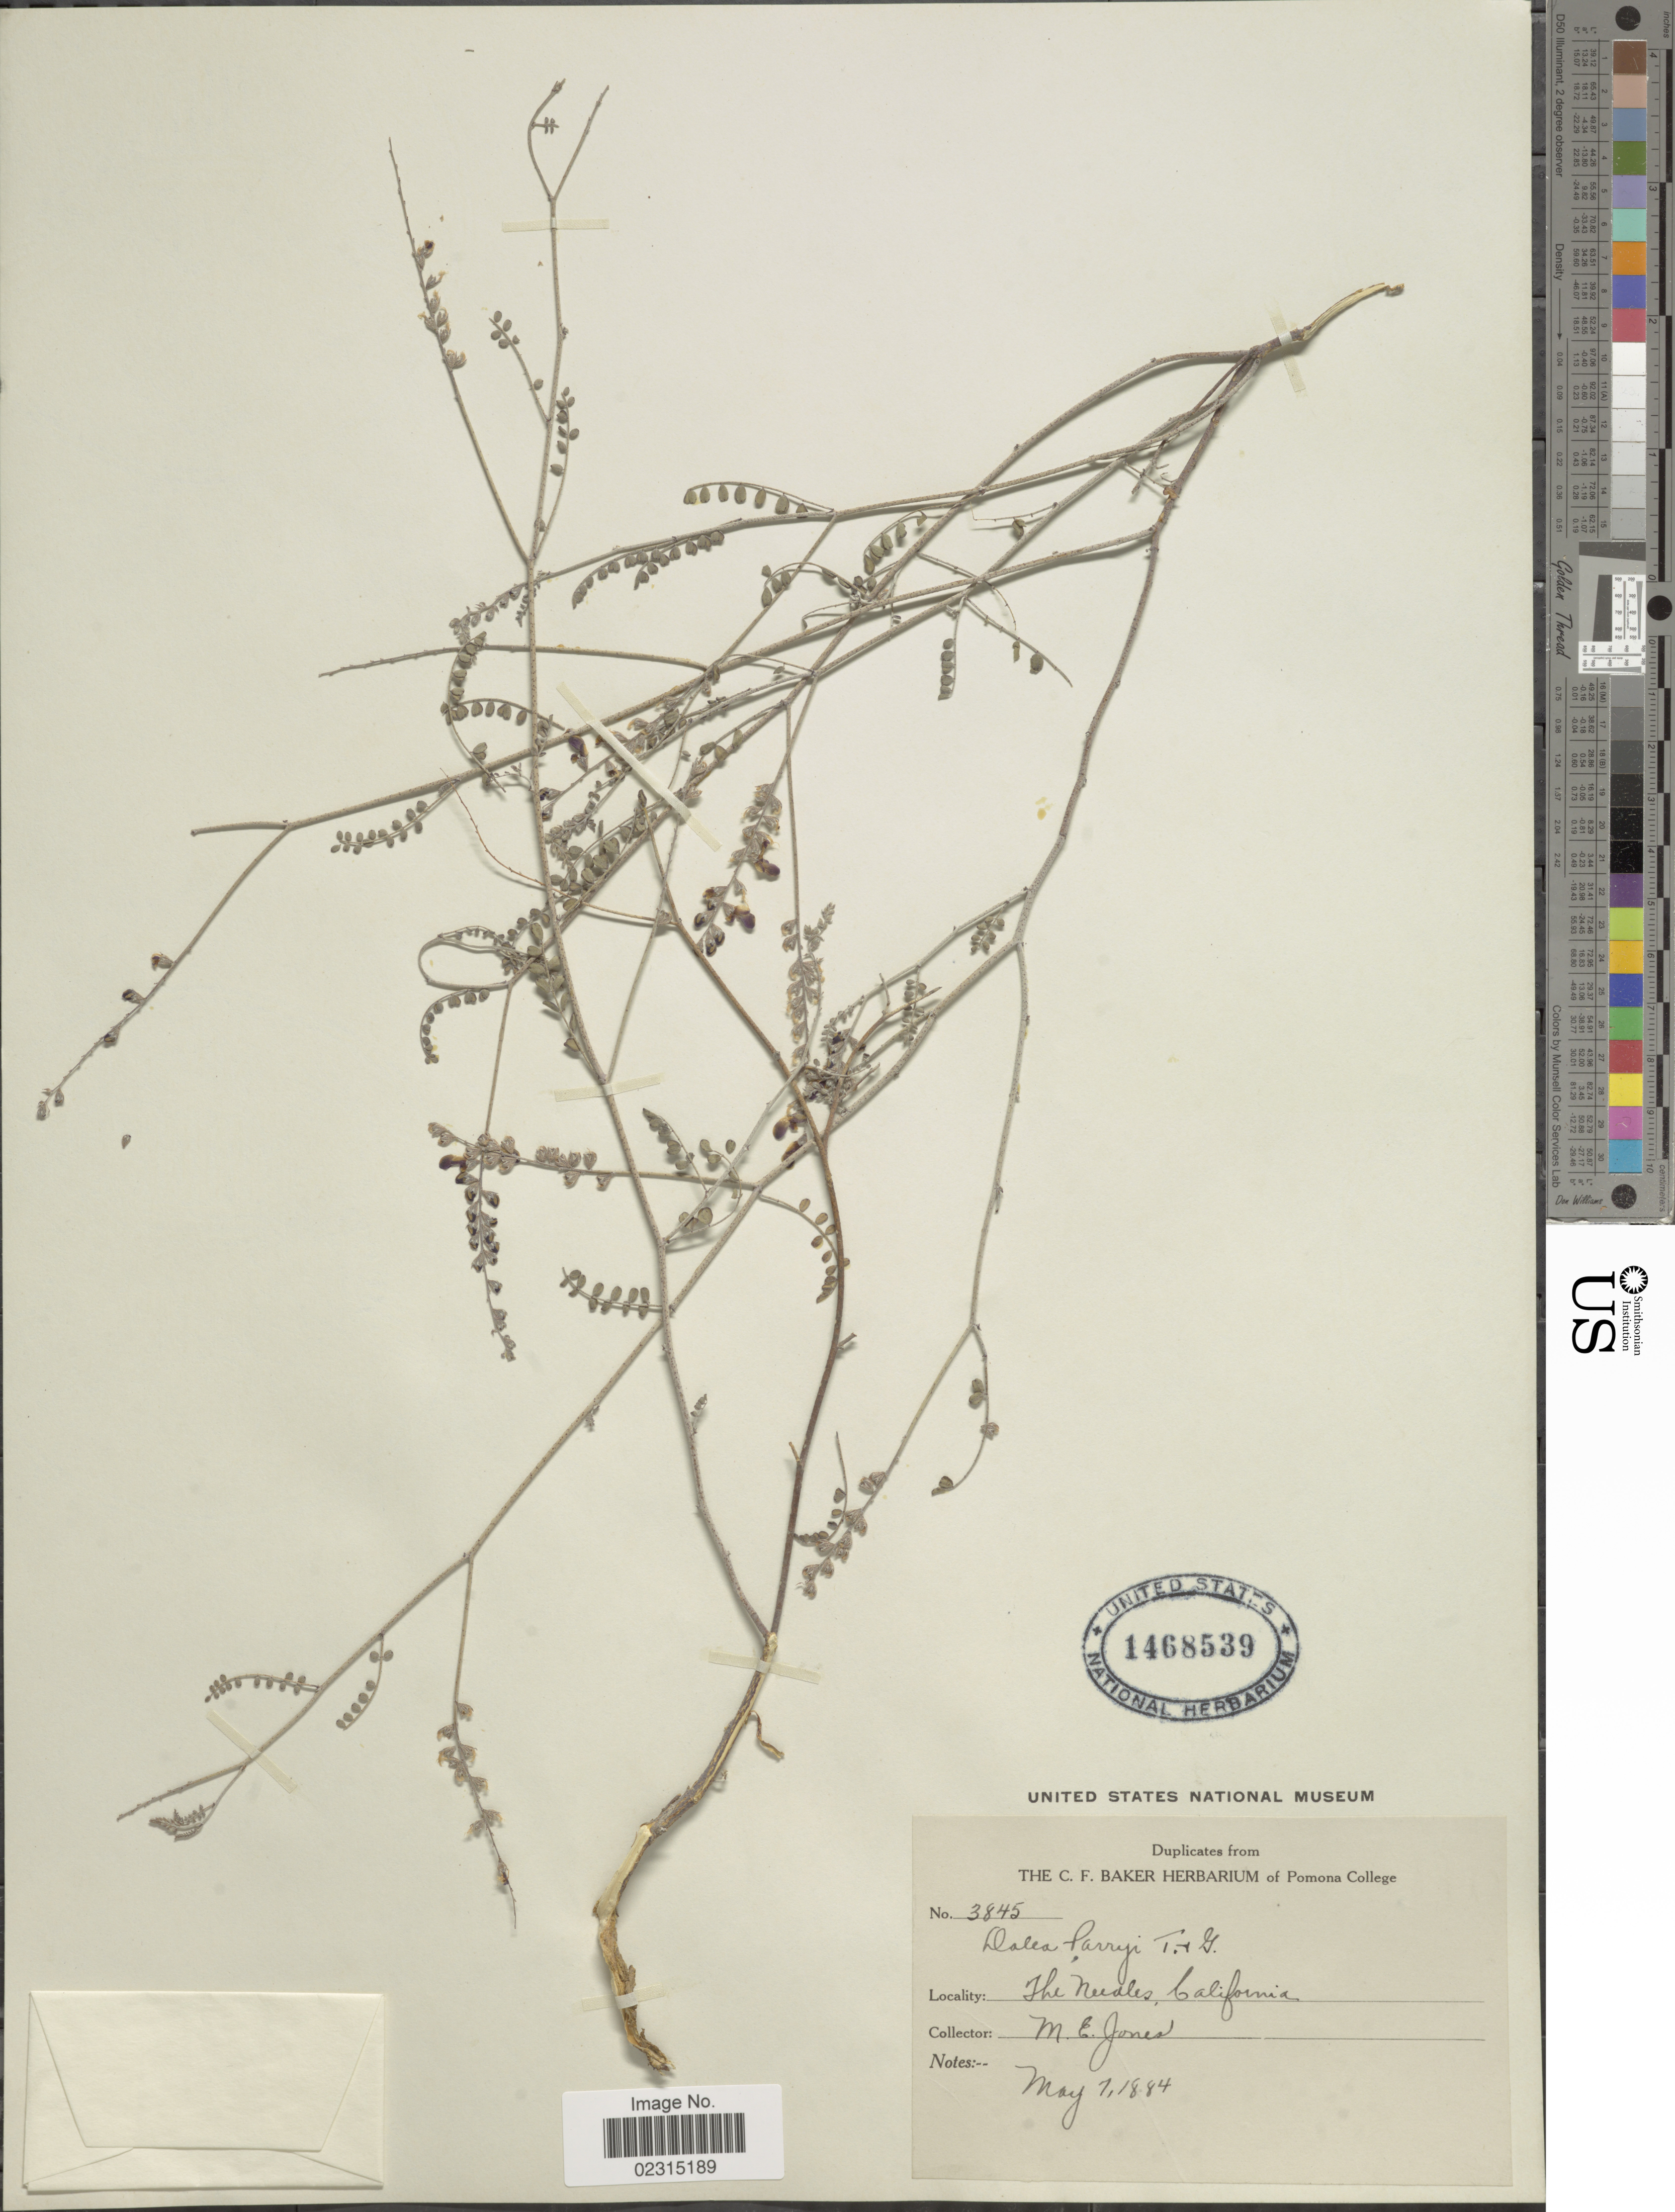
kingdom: Plantae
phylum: Tracheophyta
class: Magnoliopsida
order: Fabales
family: Fabaceae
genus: Marina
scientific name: Marina parryi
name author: (Torr. & A. Gray) Barneby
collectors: M. E. Jones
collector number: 3845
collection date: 1884-05-07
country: United States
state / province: California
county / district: San Bernardino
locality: The Needles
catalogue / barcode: US 1468539